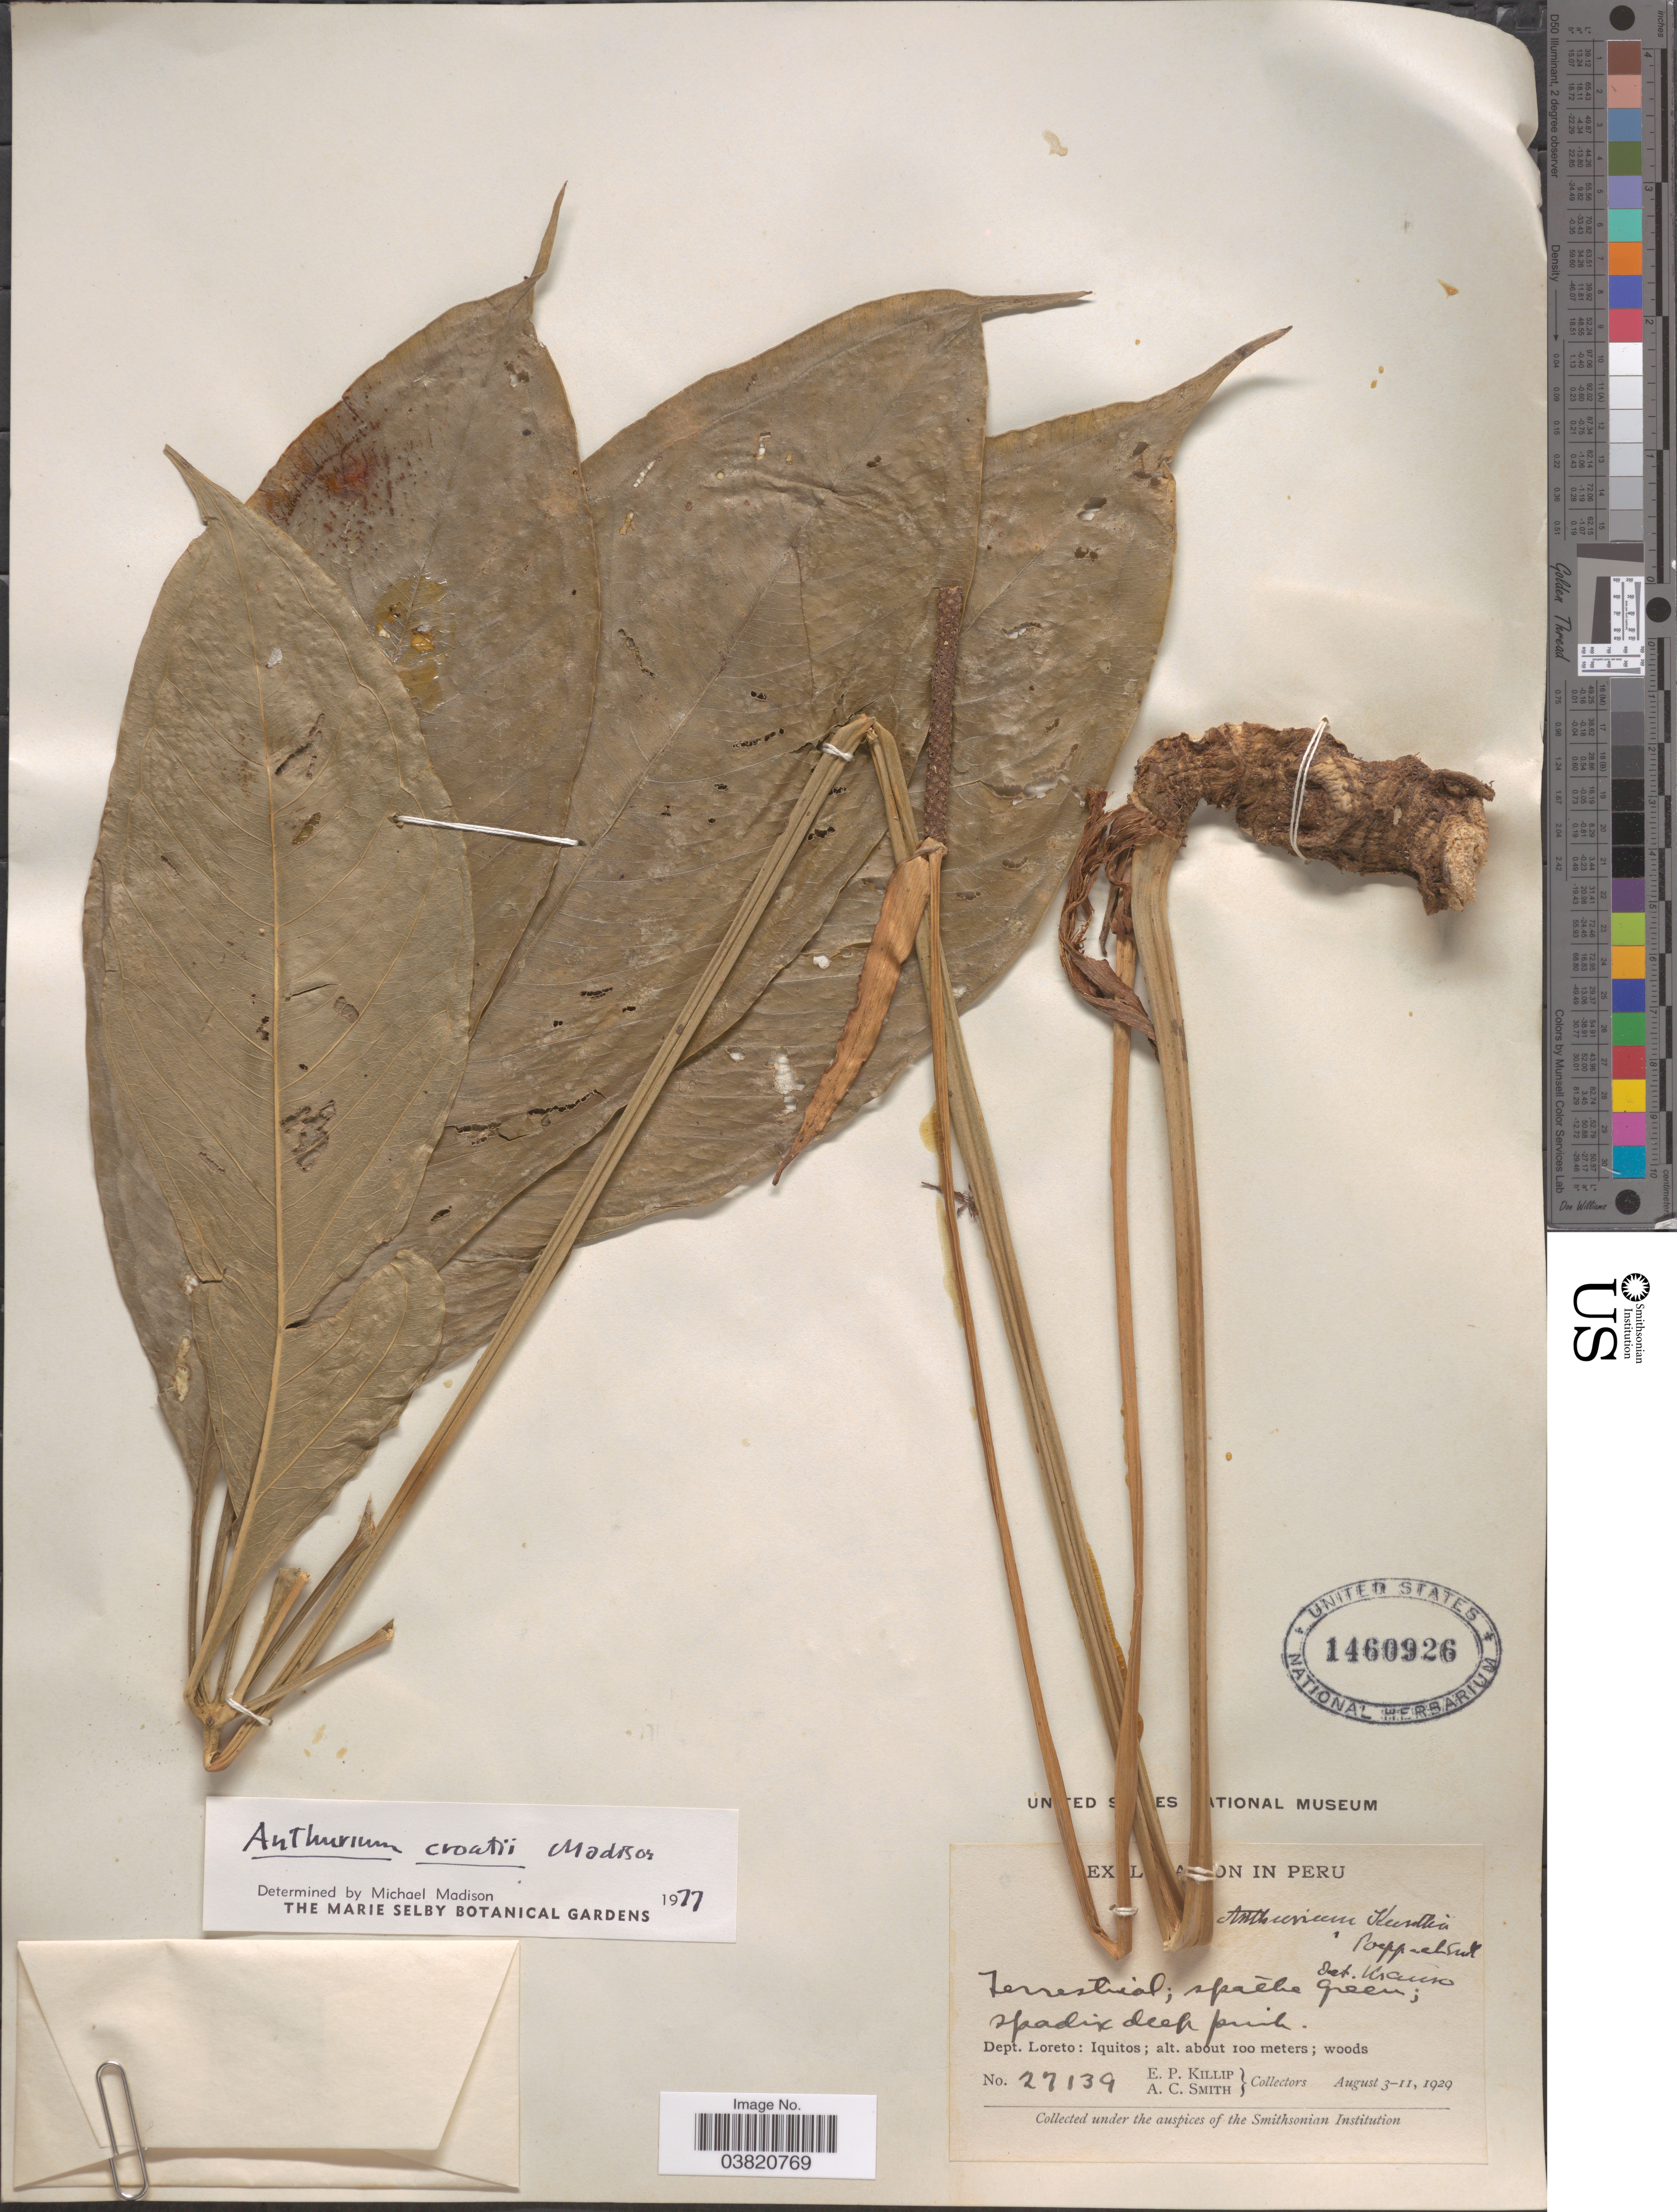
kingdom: Plantae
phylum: Tracheophyta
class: Liliopsida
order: Alismatales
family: Araceae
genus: Anthurium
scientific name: Anthurium croatii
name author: Madison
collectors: E. P. Killip & A. C. Smith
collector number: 27139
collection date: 1929-08-03/1929-08-11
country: Peru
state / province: Loreto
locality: Dept. Loreto: Iquitos.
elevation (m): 100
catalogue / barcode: US 1460926